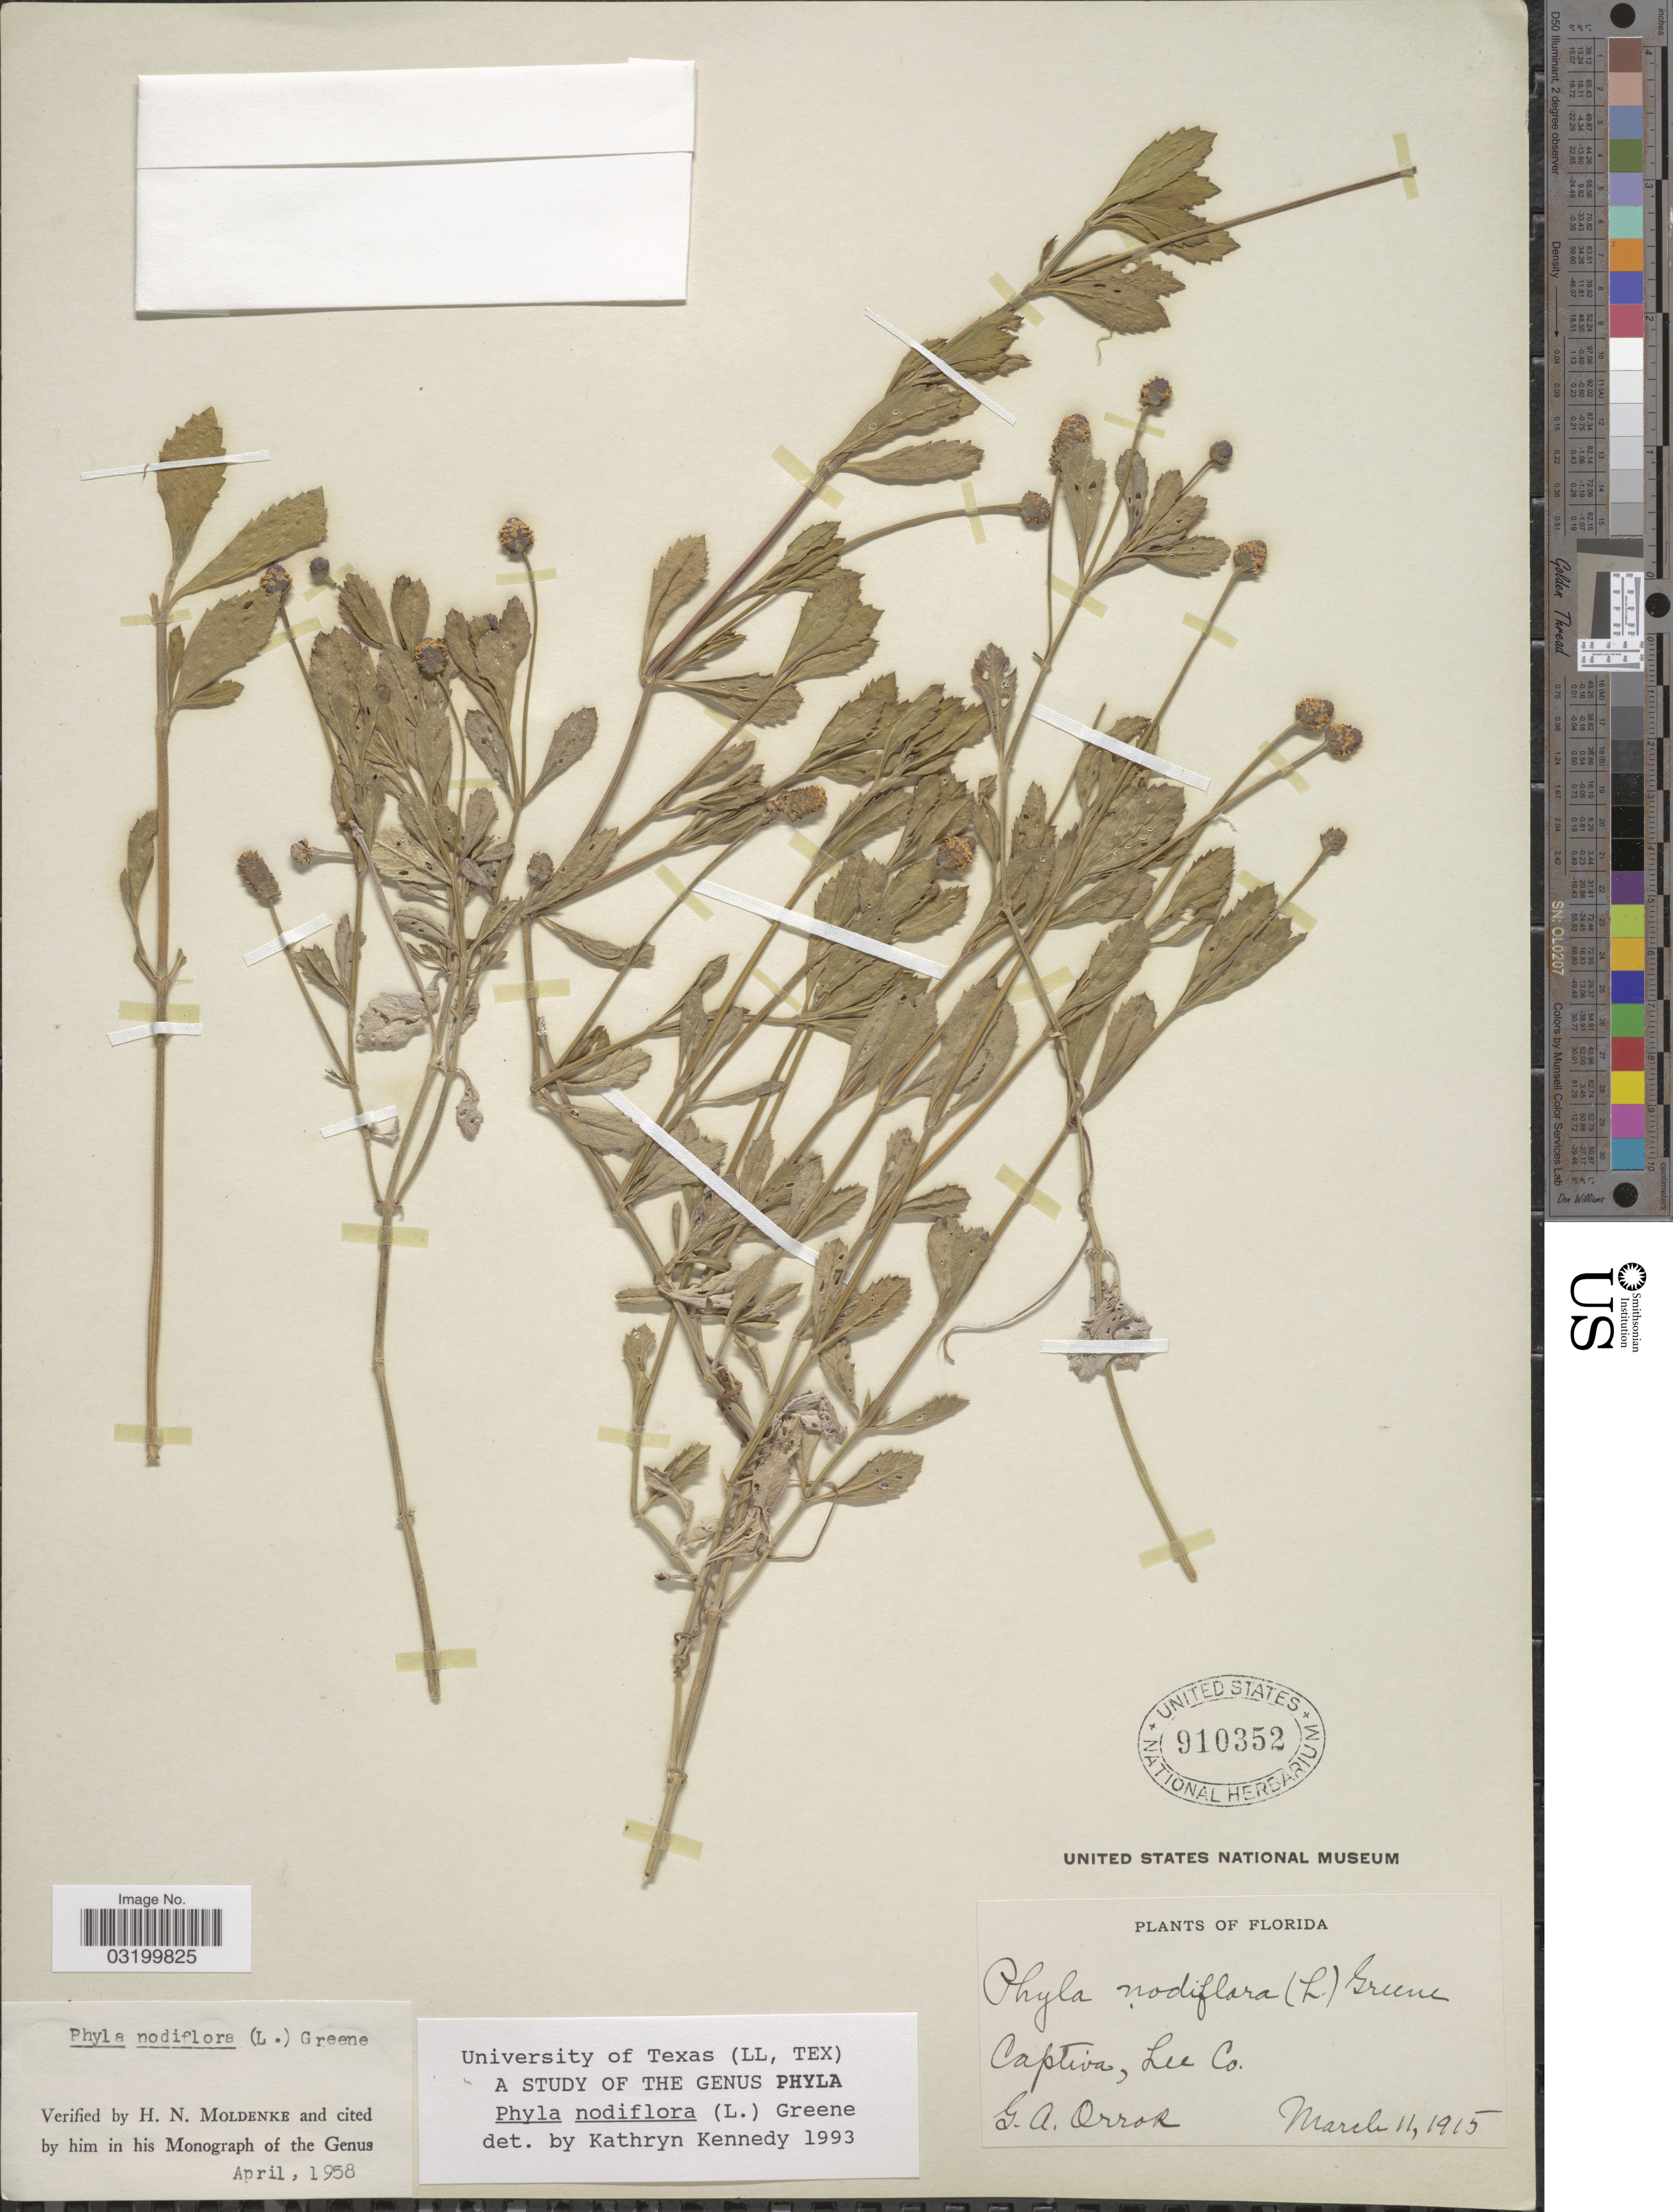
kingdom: Plantae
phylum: Tracheophyta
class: Magnoliopsida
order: Lamiales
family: Verbenaceae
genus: Phyla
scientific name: Phyla nodiflora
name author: (L.) Greene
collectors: G. Orrok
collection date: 1915-03-11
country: United States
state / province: Florida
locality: Captiva, Lee Co.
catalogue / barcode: US 910352